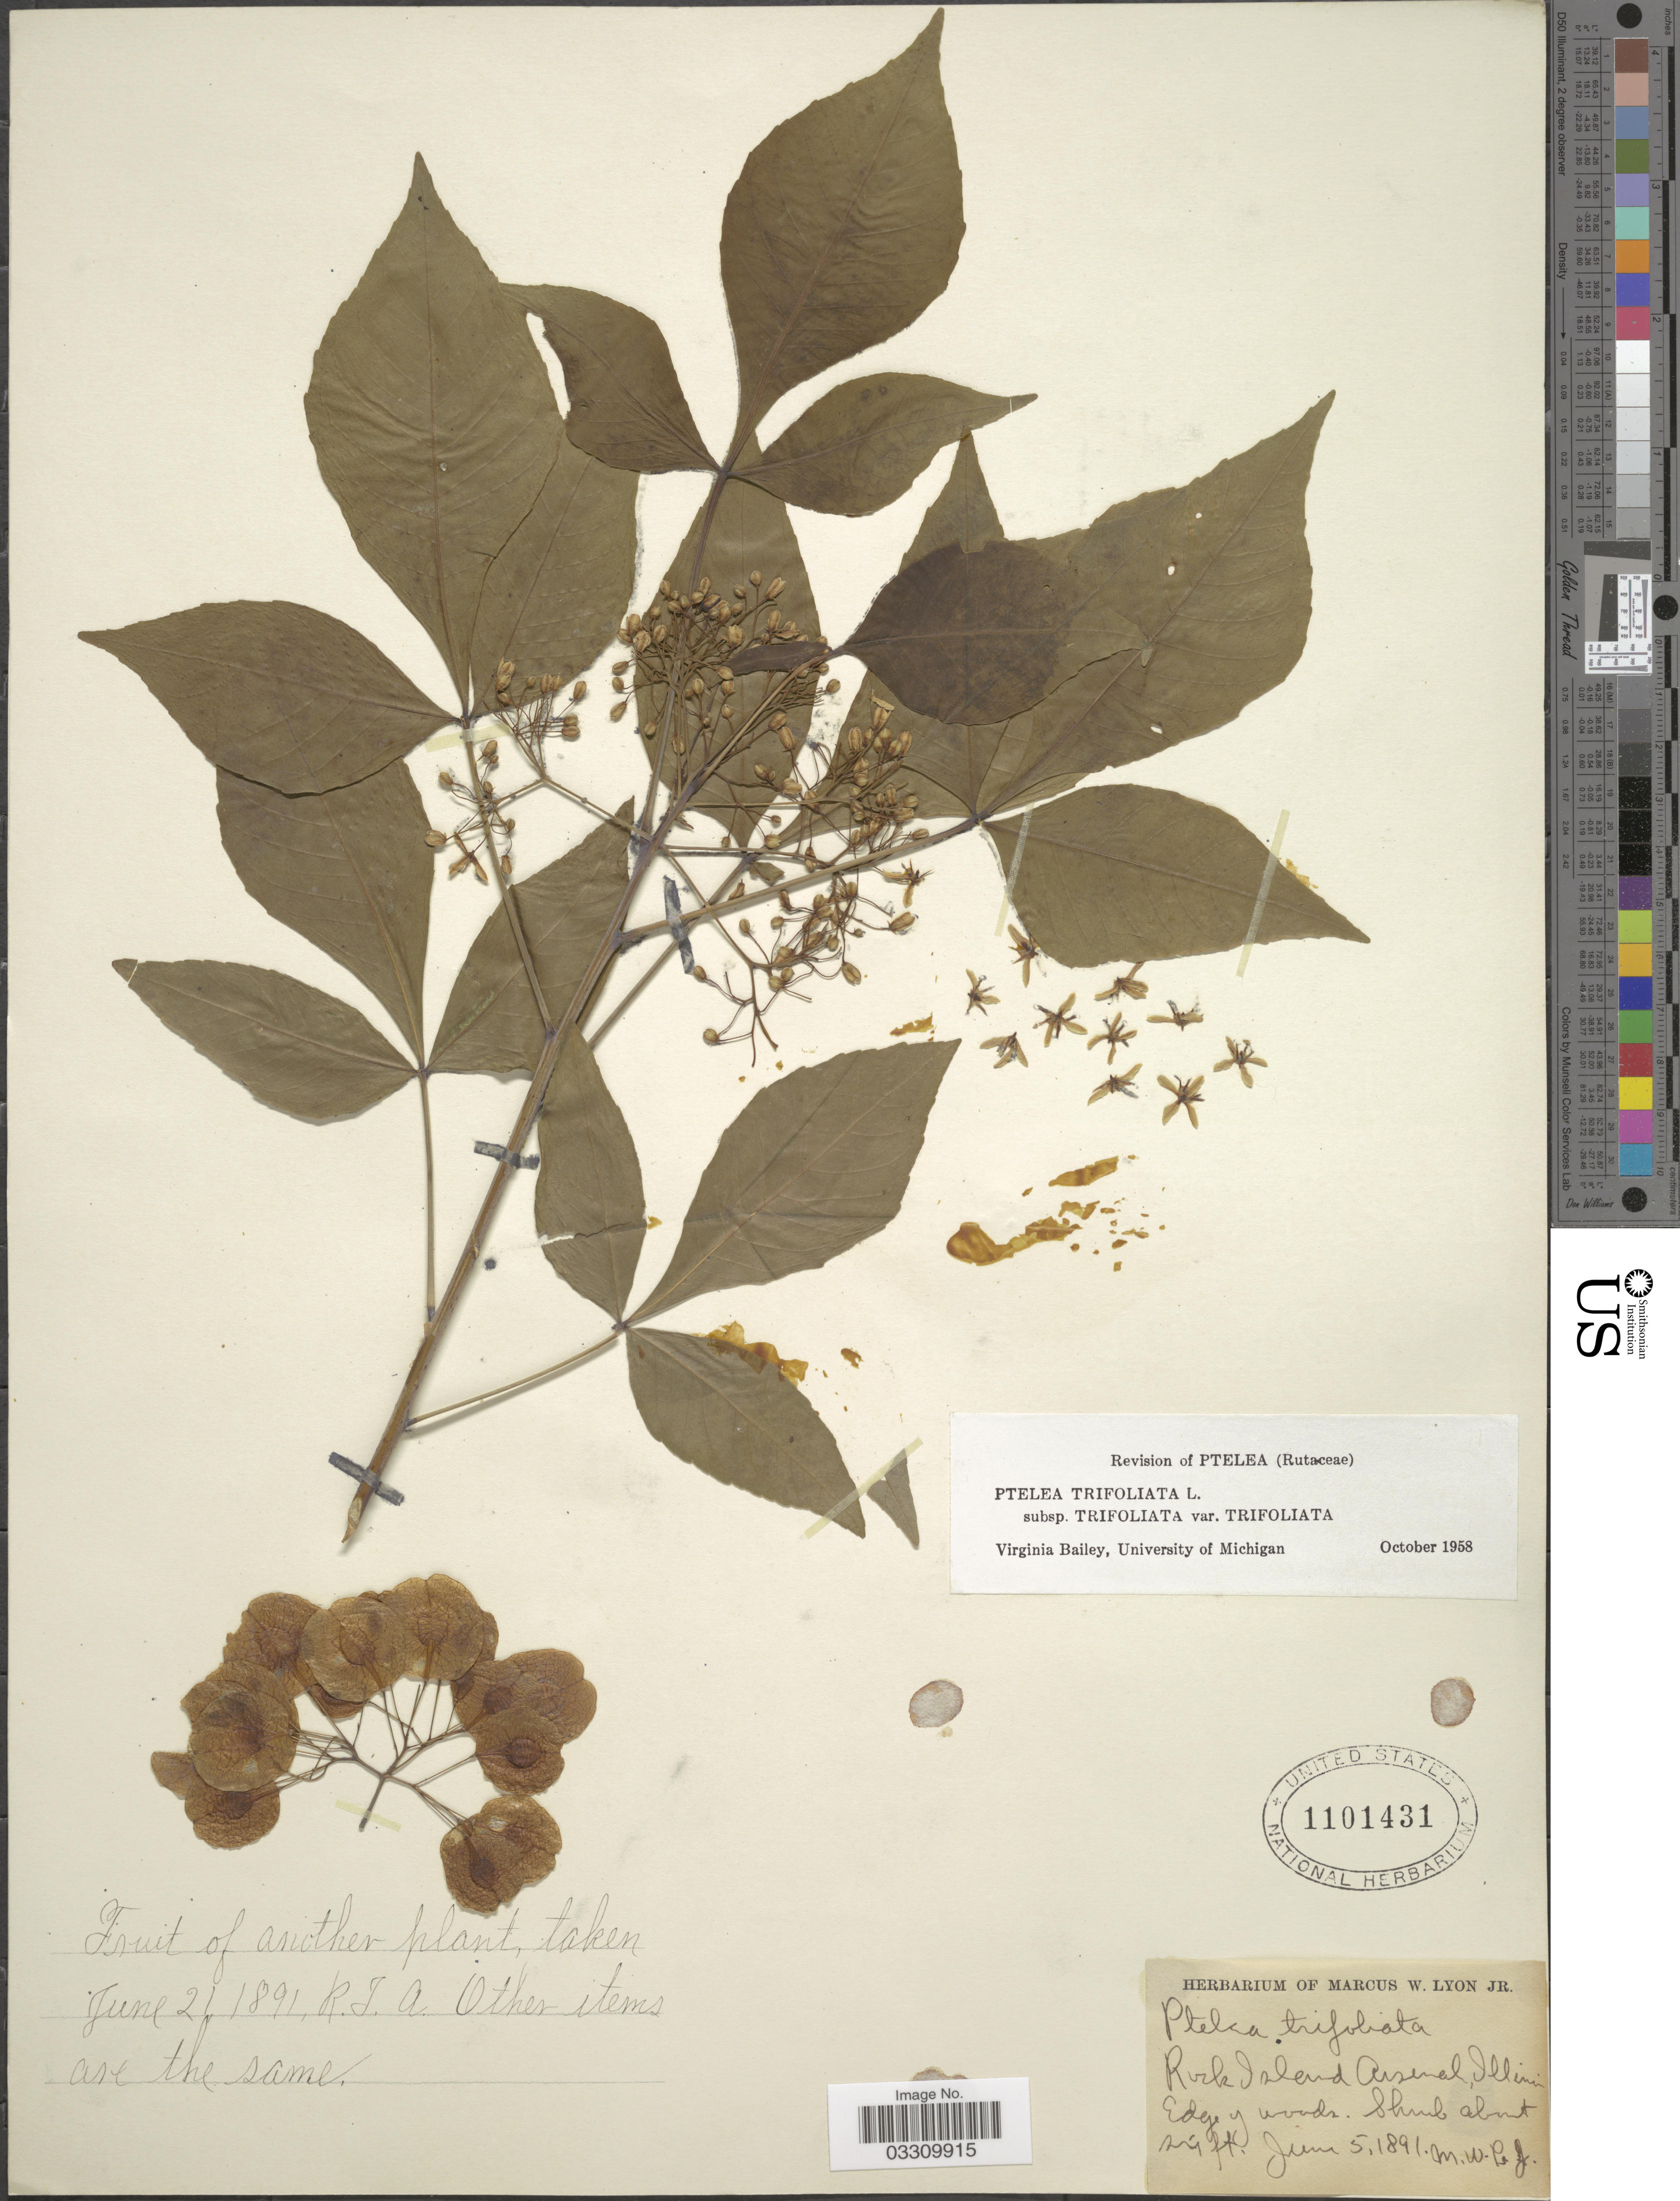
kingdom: Plantae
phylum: Tracheophyta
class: Magnoliopsida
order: Sapindales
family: Rutaceae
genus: Ptelea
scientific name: Ptelea trifoliata subsp. trifoliata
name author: L.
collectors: M. W. Lyon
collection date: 1891-06-05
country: United States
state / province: Illinois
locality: Rock Island Arsenal.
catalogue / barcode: US 1101431